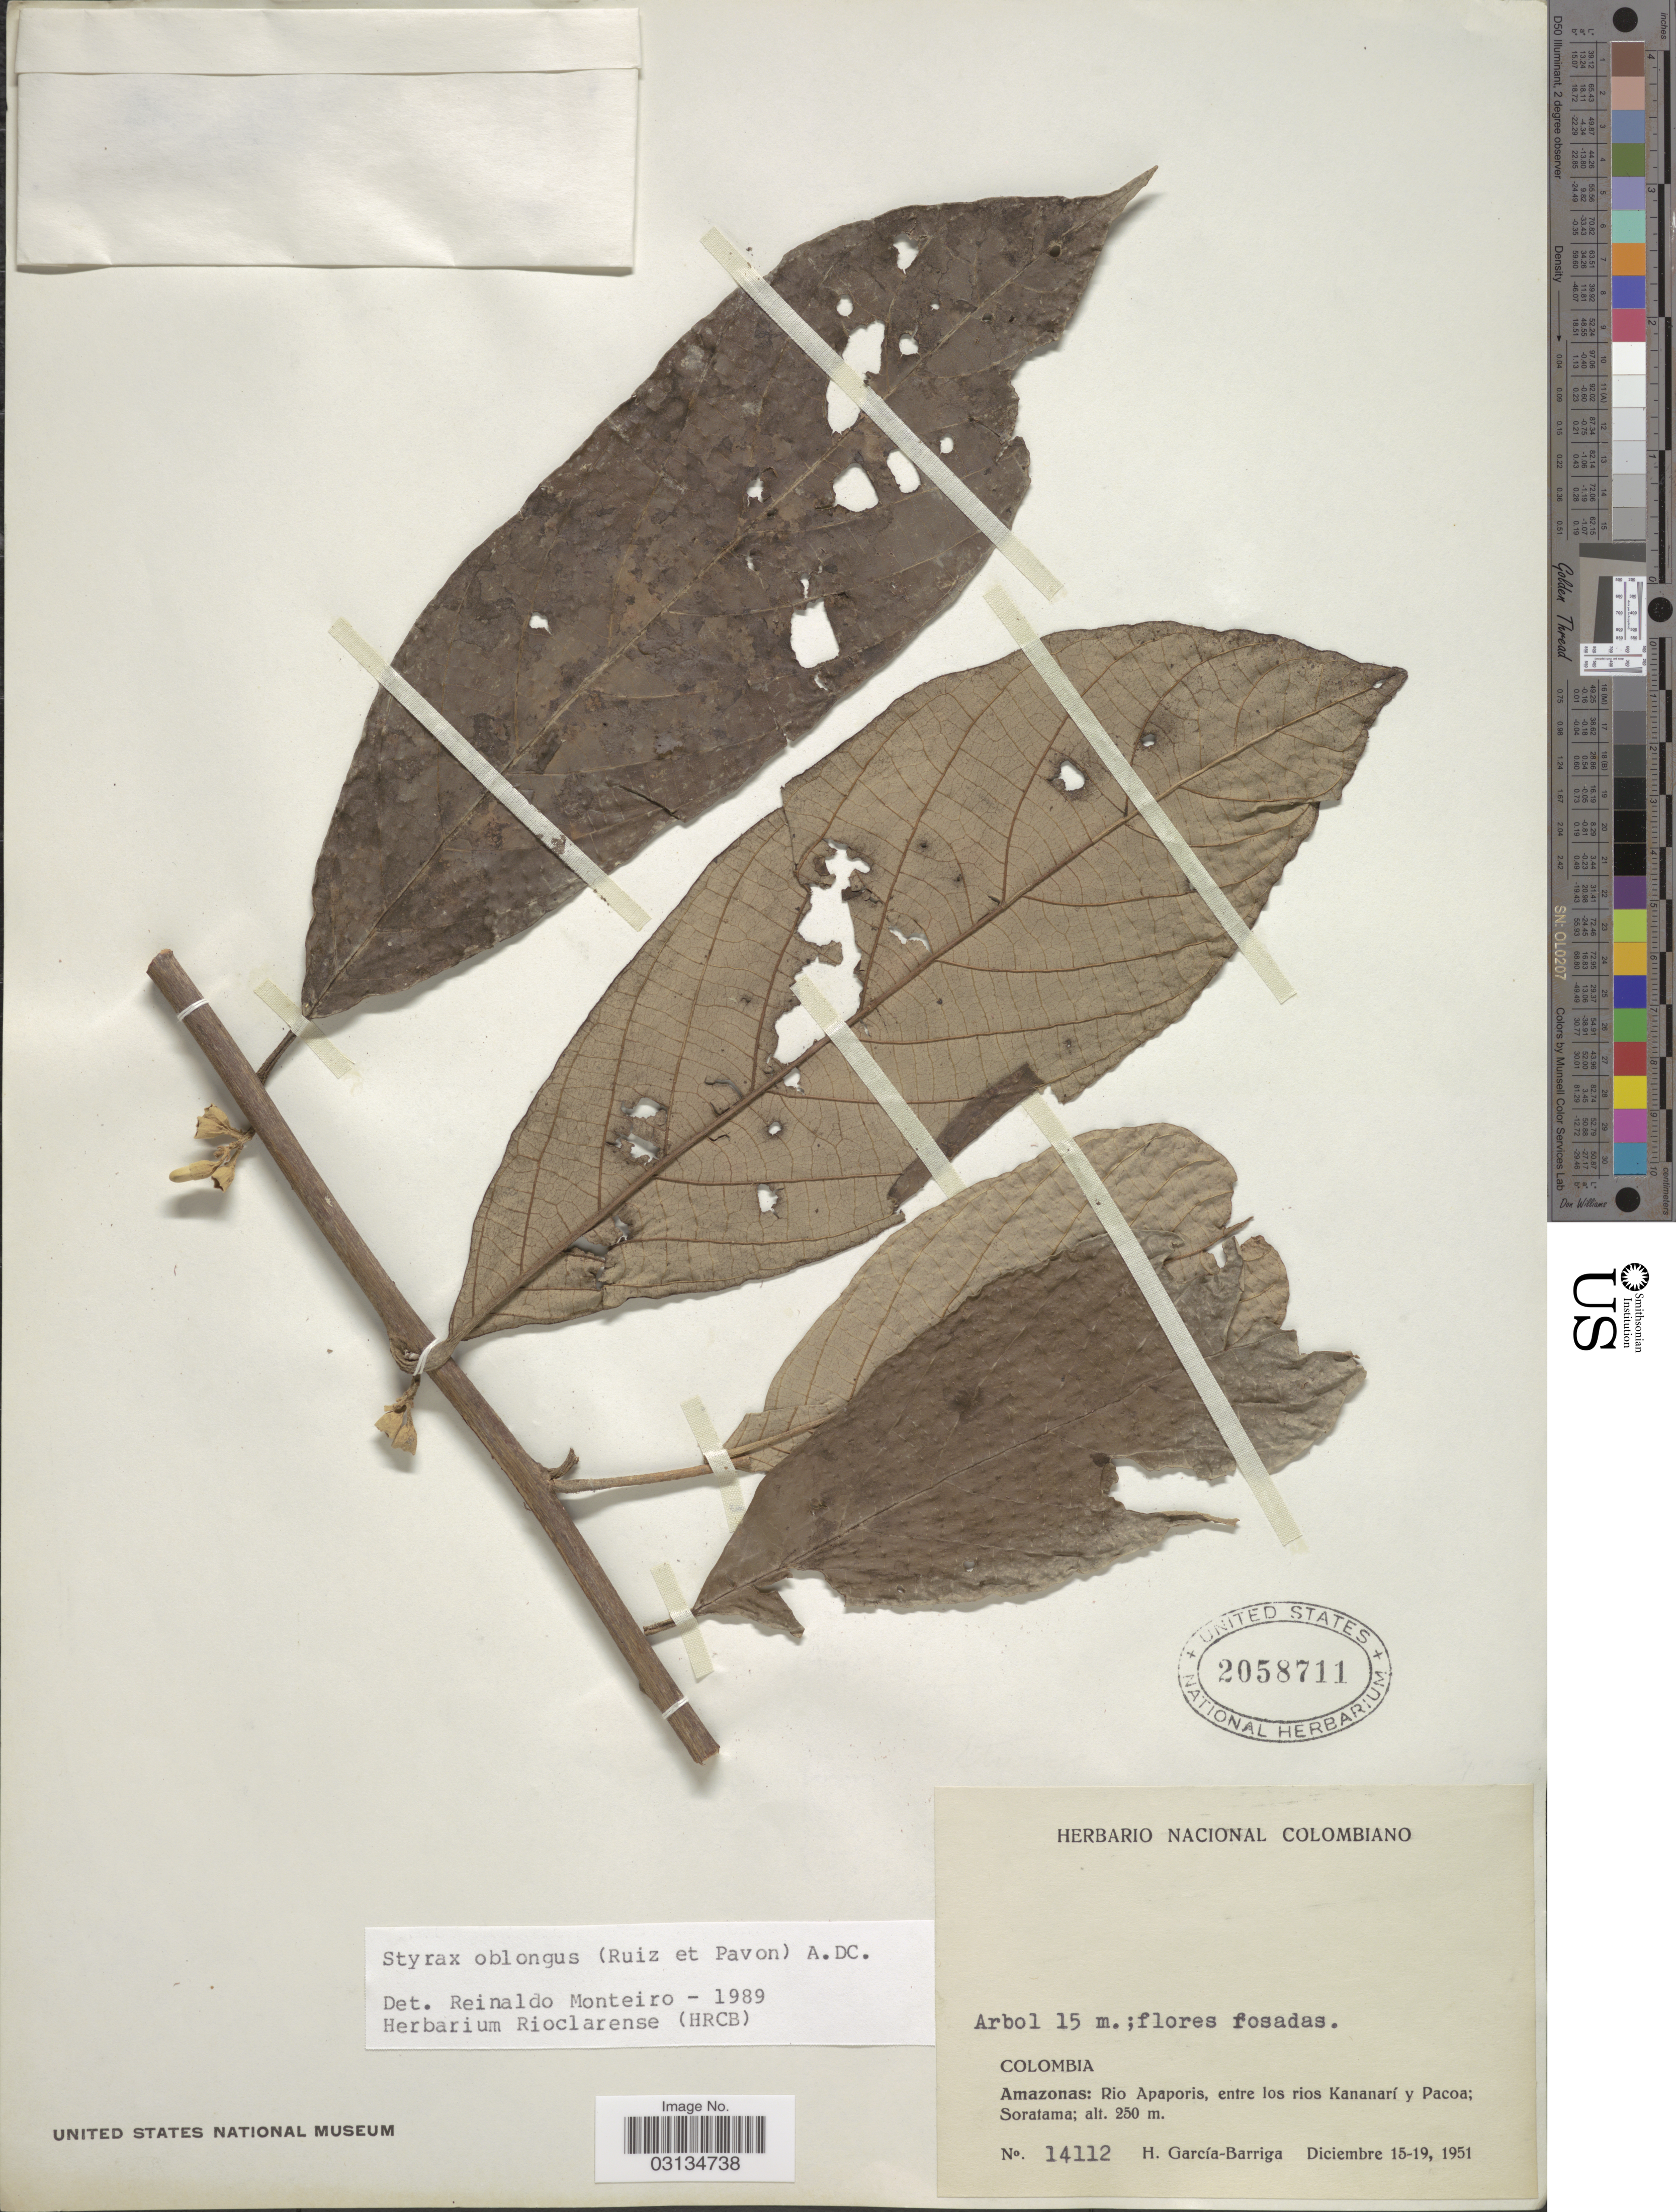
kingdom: Plantae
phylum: Tracheophyta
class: Magnoliopsida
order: Ericales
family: Styracaceae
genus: Styrax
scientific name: Styrax oblongus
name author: (Ruiz & Pav.) A. DC.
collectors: H. García Barriga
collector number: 14112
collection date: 1951-12-15/1951-12-19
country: Colombia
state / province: Amazônas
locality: Rio Apaporis, entre los rios Kananarí y Pacoa; Soratama.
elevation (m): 250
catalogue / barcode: US 2058711